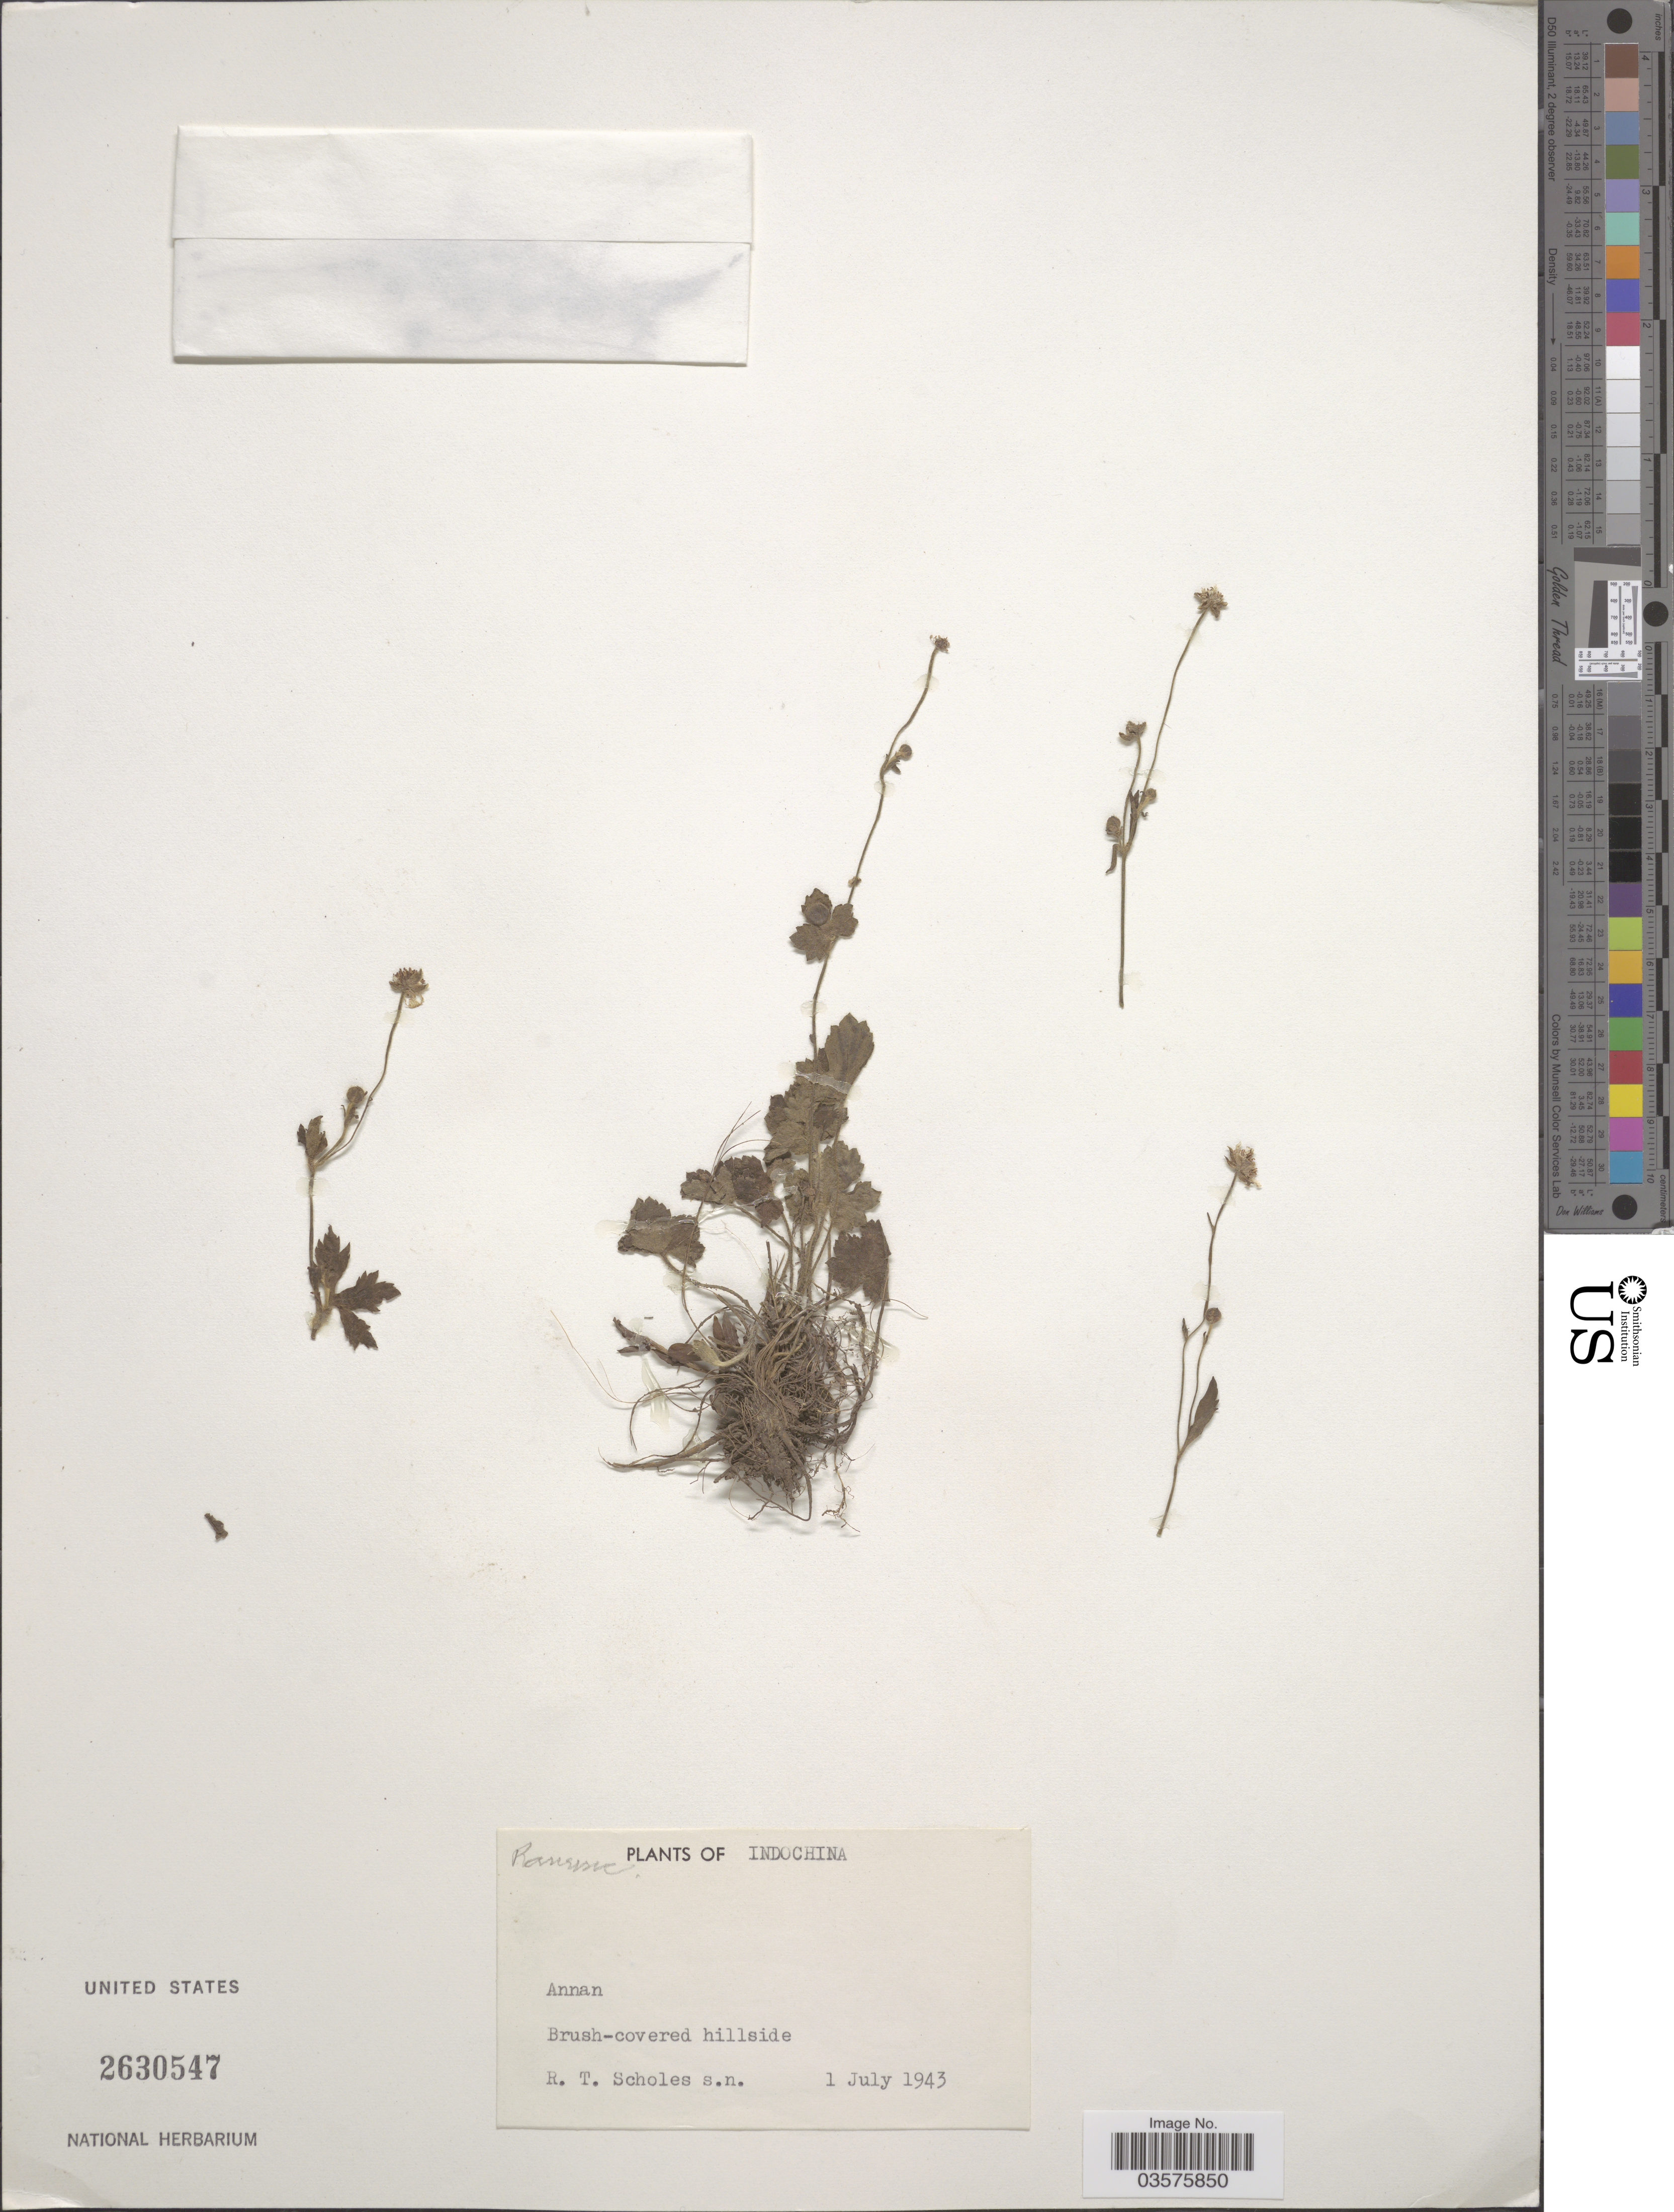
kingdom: Plantae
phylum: Tracheophyta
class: Magnoliopsida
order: Ranunculales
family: Ranunculaceae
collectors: R. Scholes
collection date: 1943-07-01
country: Vietnam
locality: Indochina. Annan.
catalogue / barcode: US 2630547